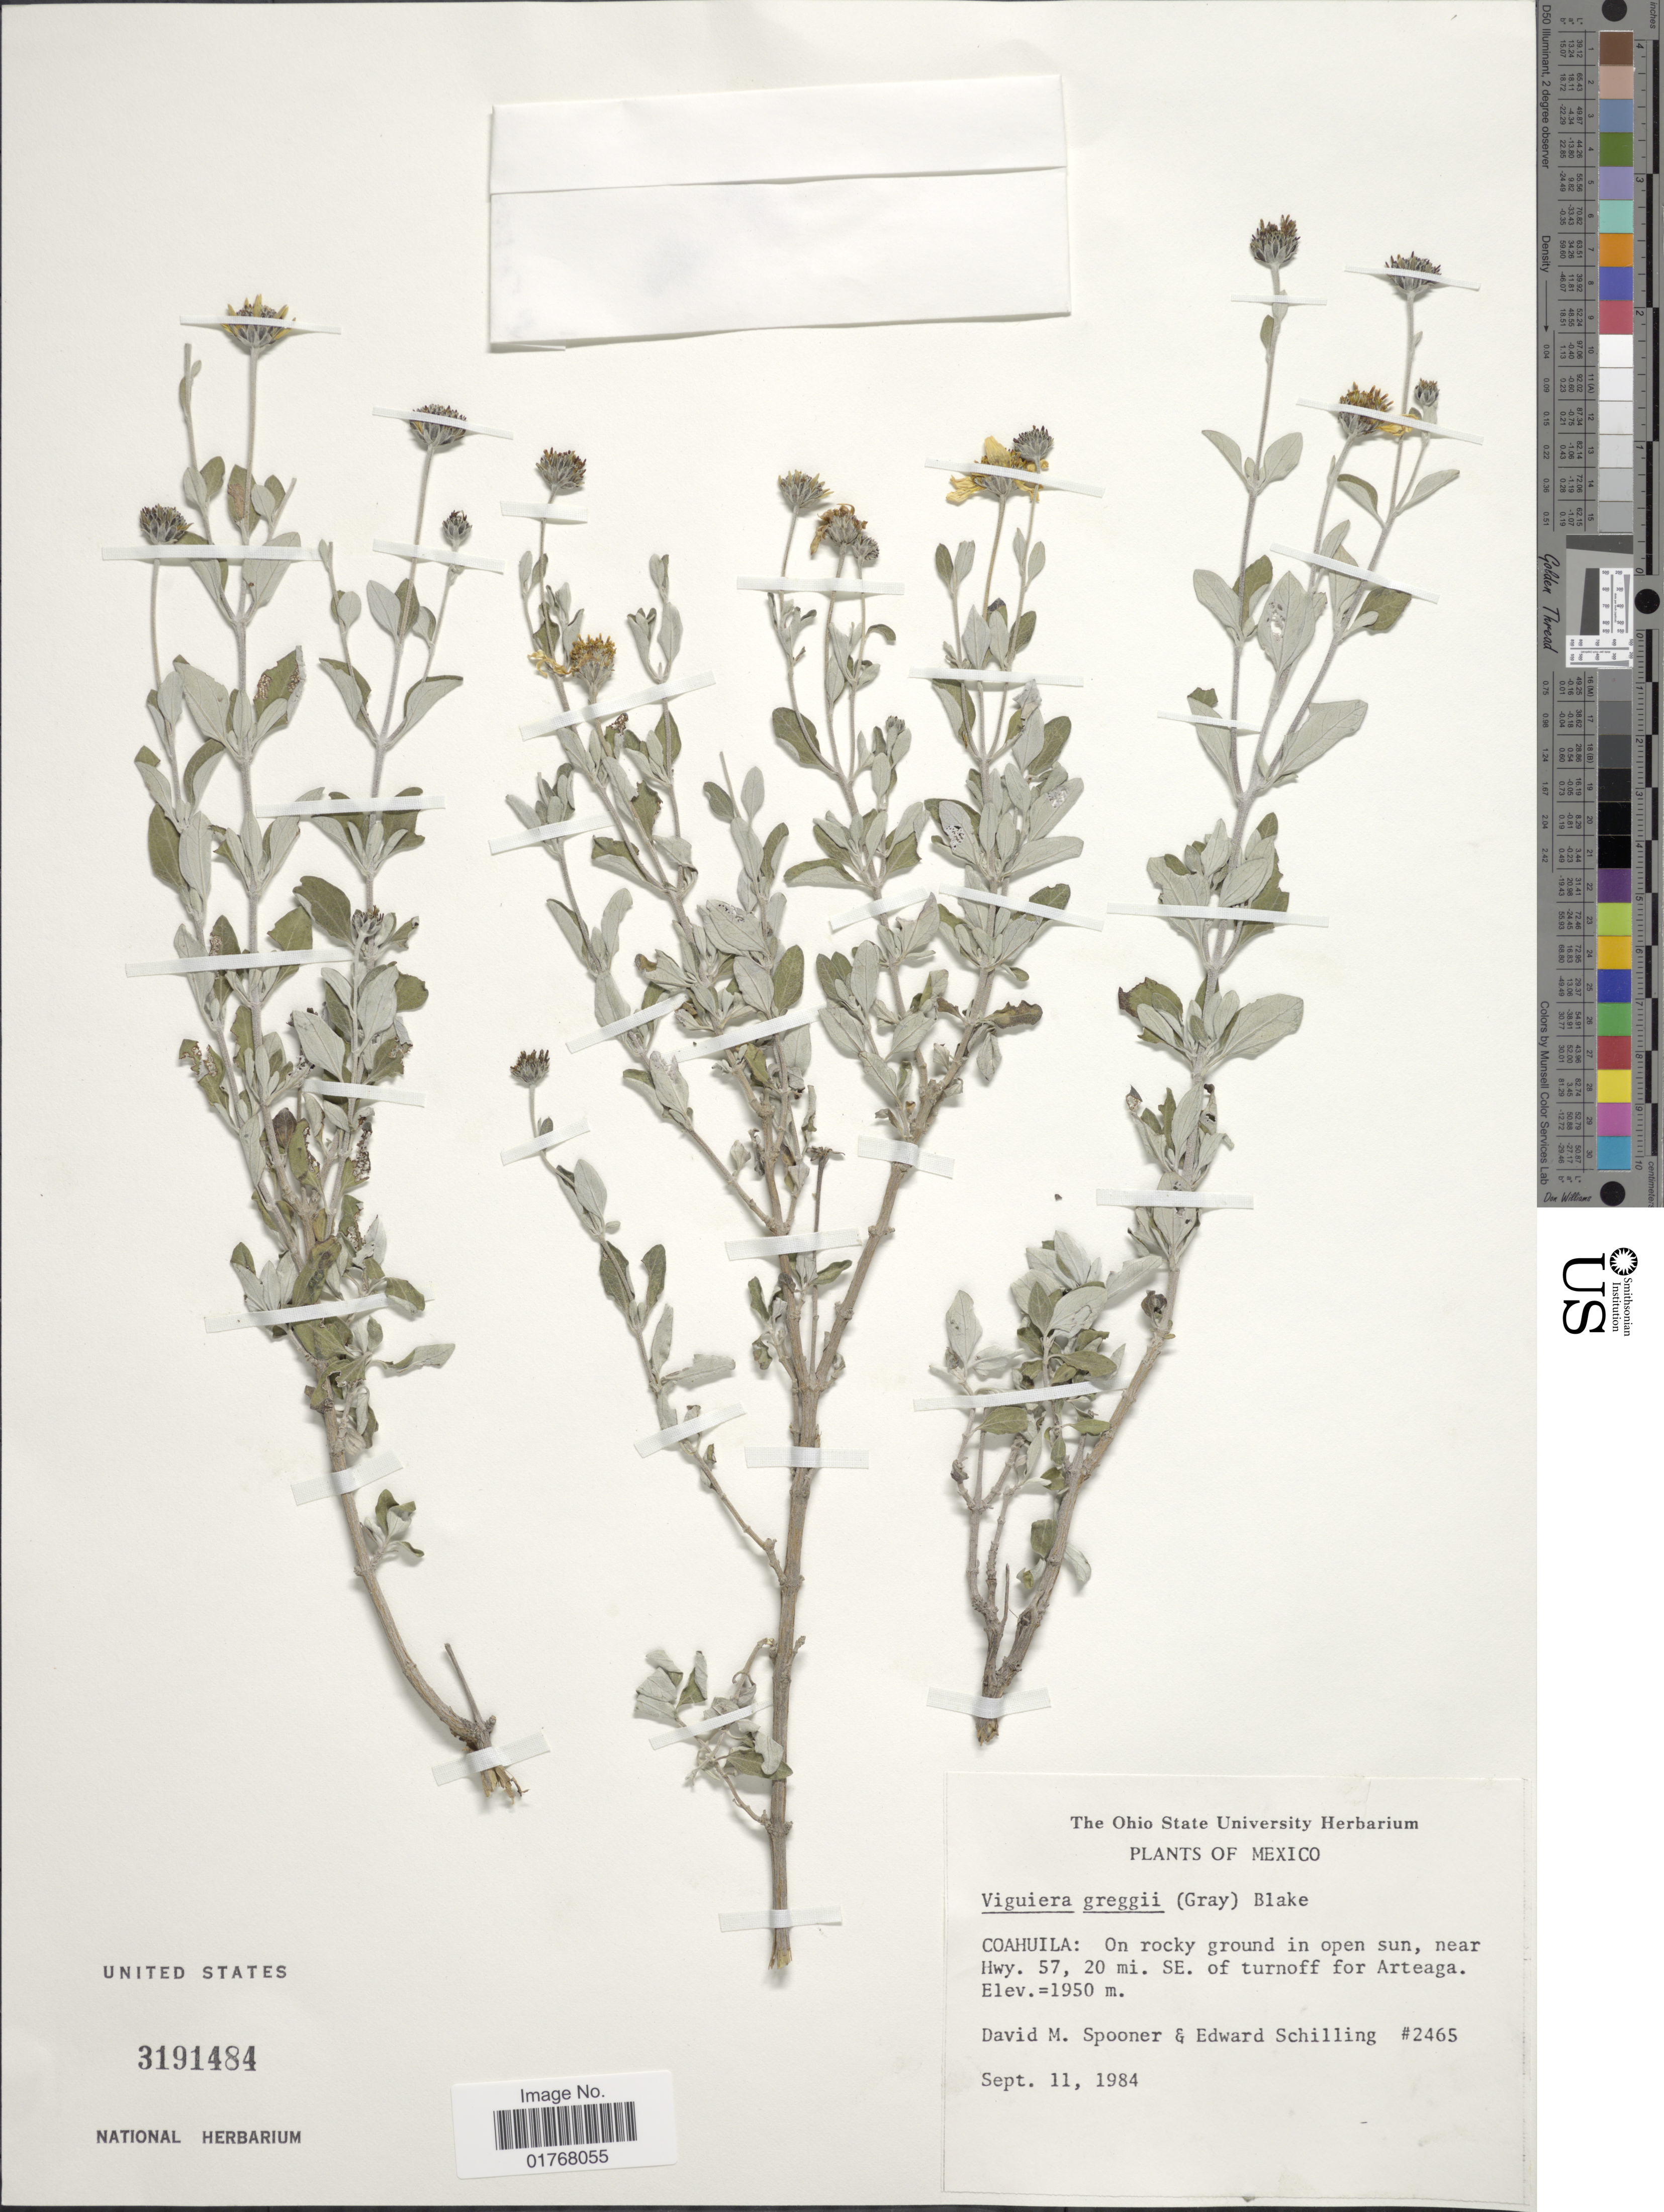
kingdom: Plantae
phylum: Tracheophyta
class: Magnoliopsida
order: Asterales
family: Asteraceae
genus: Viguiera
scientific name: Viguiera greggii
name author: (A. Gray) S.F. Blake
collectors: D. Spooner & E. E. Schilling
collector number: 2465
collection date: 1984-09-11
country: Mexico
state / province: Coahuila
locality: On rocky ground in open sun, near Hwy. 57, 20 mi SE of turnoff for Arteaga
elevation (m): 1950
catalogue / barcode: US 3191484